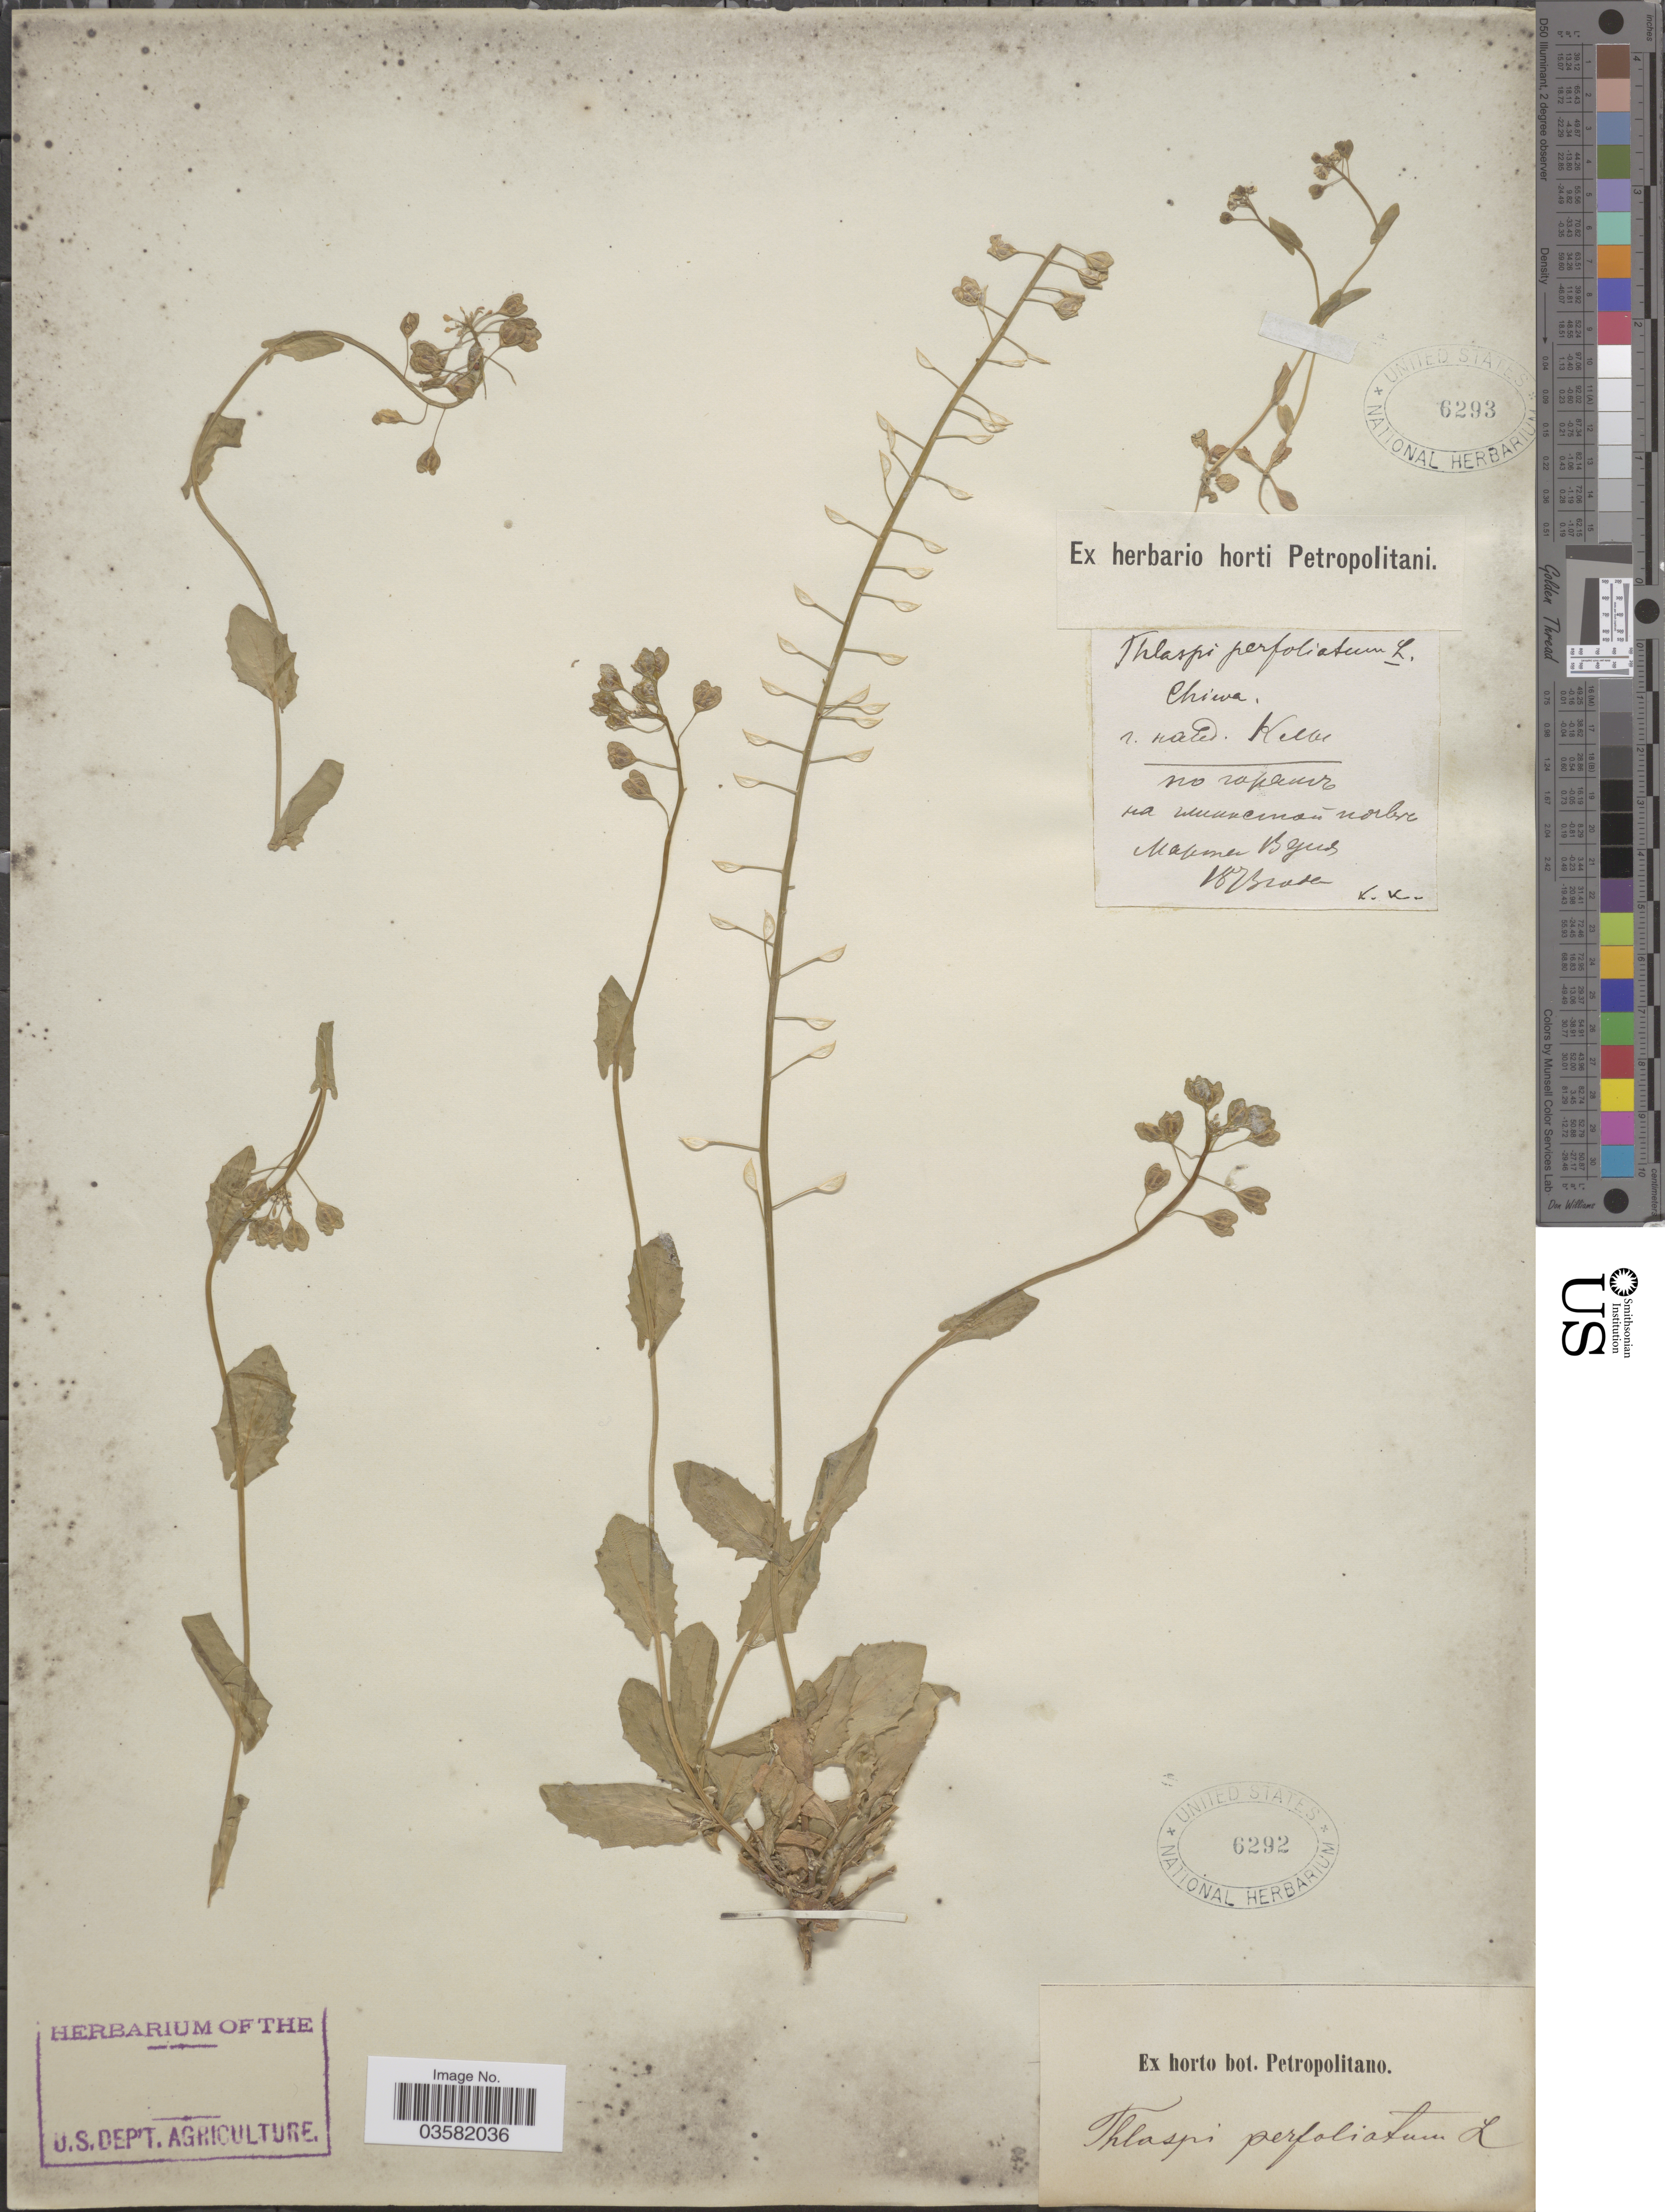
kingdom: Plantae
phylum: Tracheophyta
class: Magnoliopsida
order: Brassicales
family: Brassicaceae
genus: Thlaspi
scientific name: Thlaspi perfoliatum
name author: L.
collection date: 1873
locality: Mapma Bgus. [interpreted] [unsure placement]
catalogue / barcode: US 6293